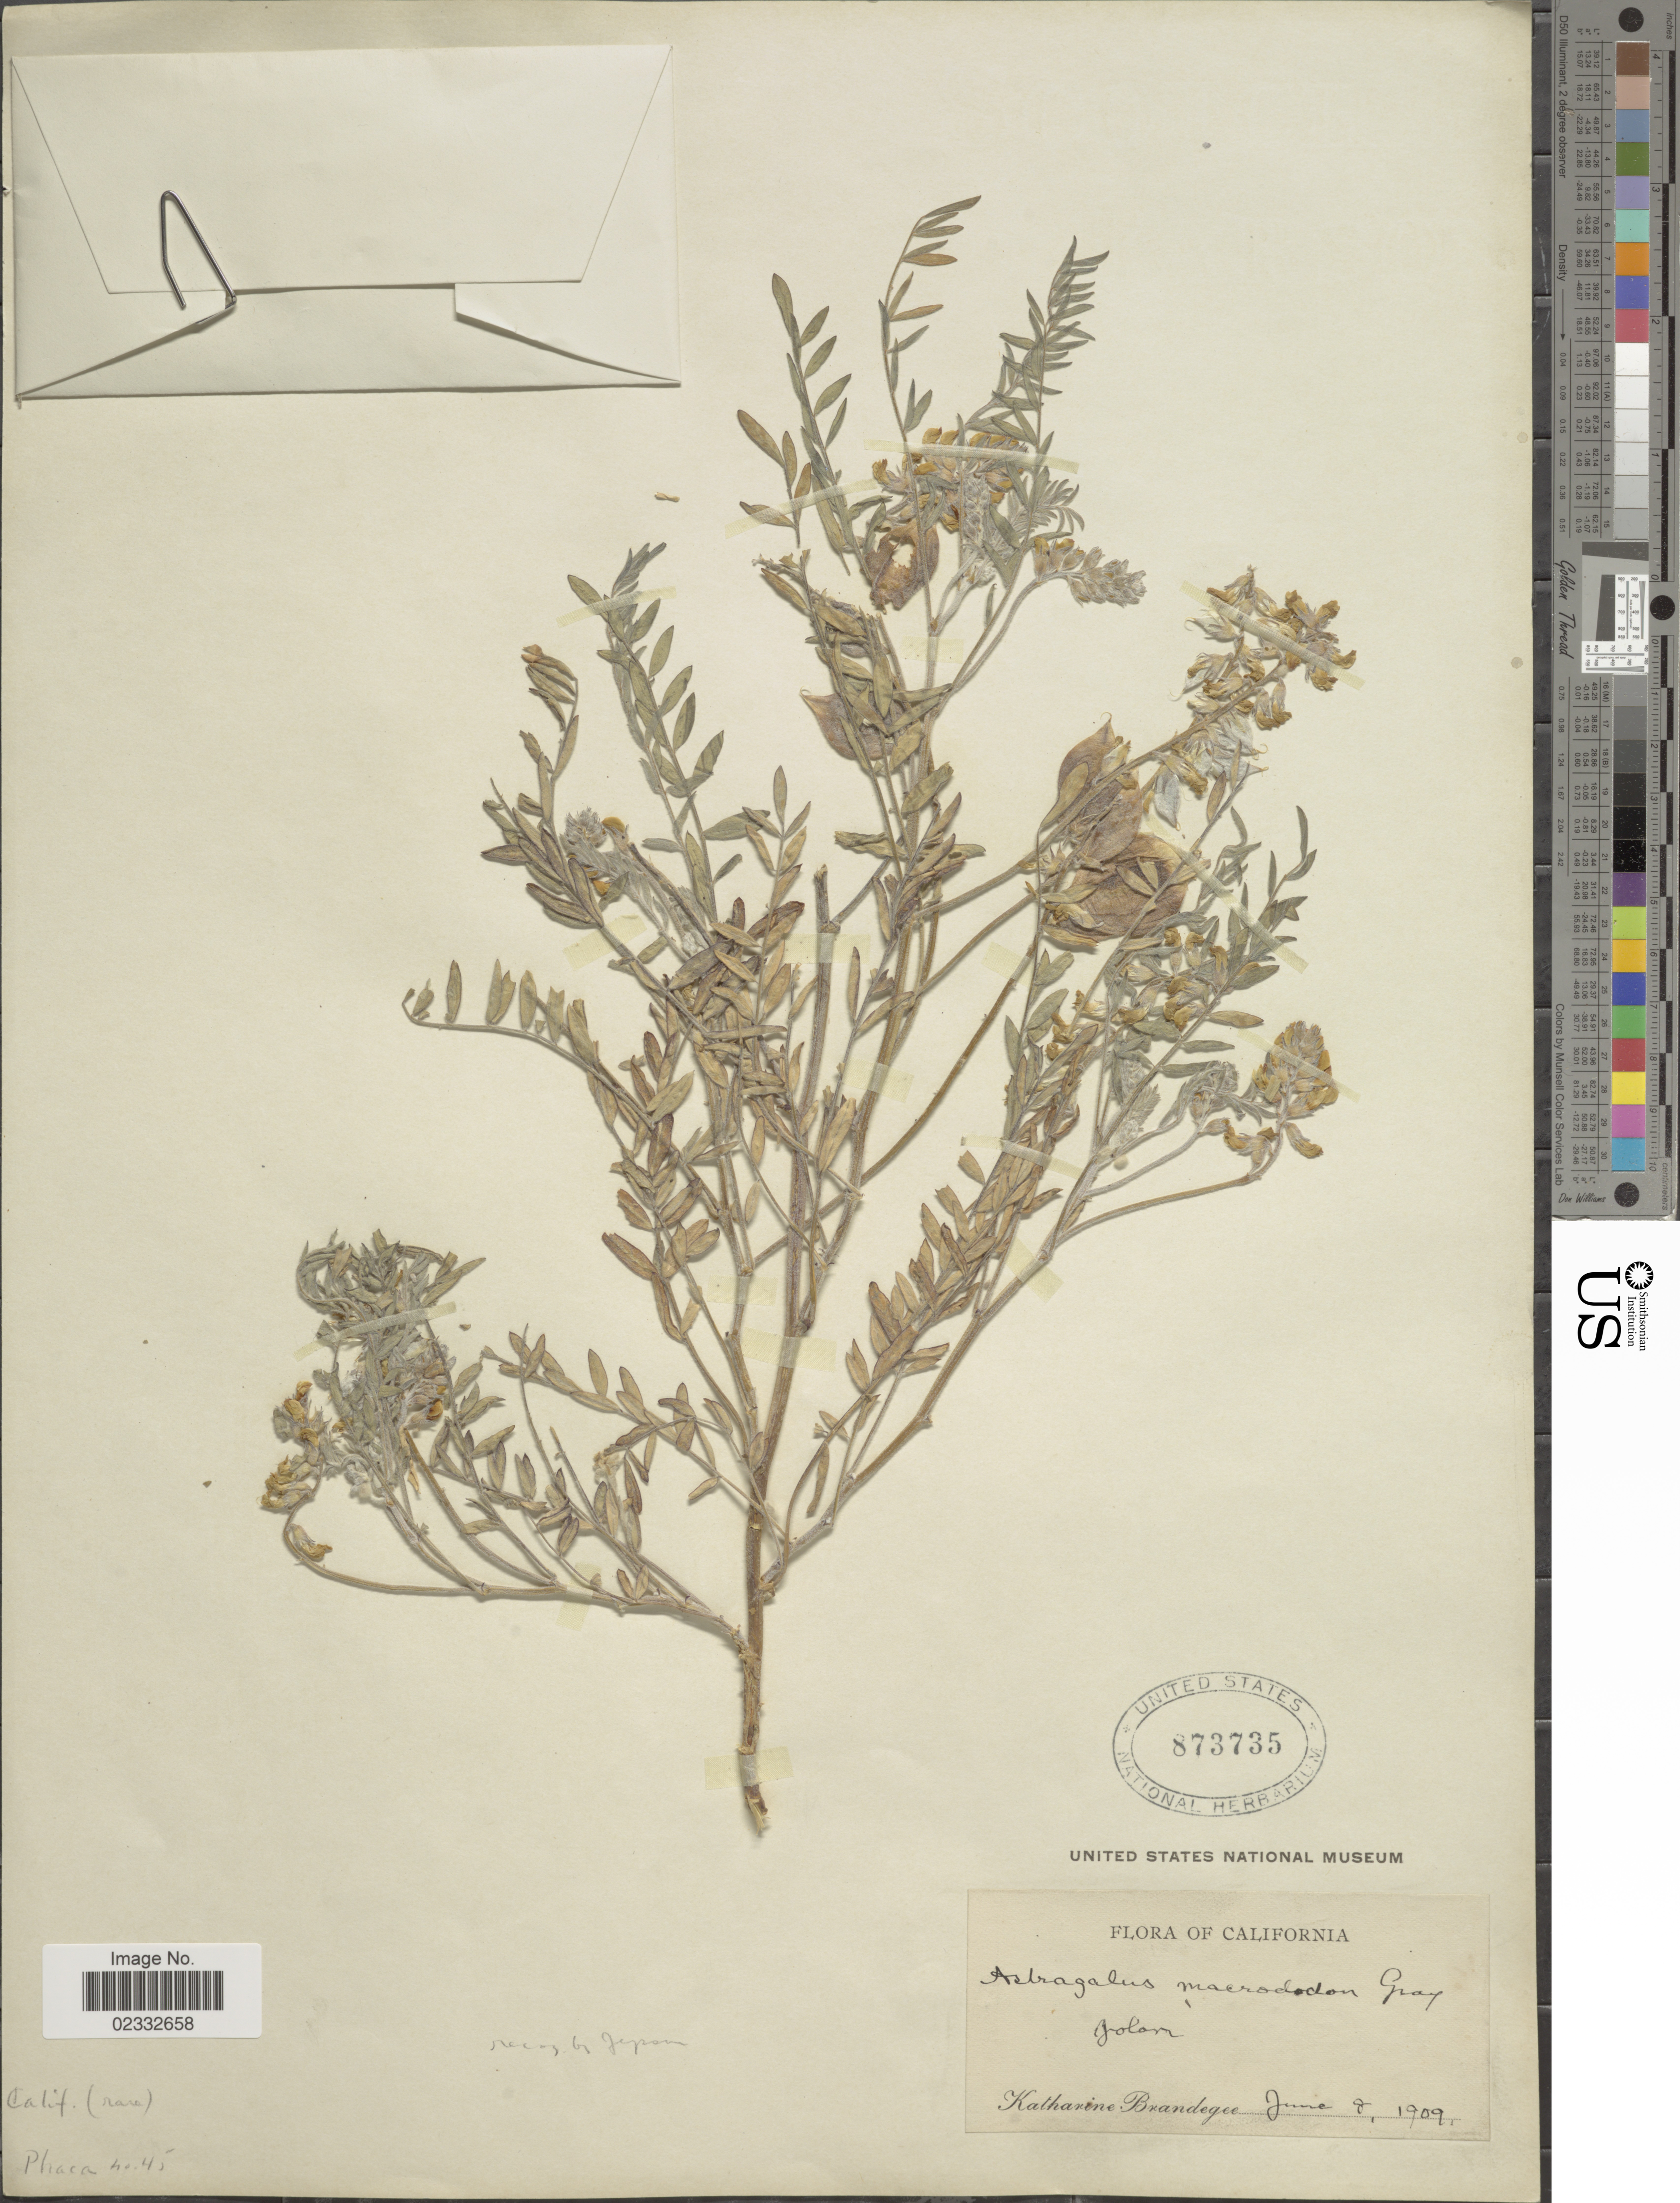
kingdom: Plantae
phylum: Tracheophyta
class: Magnoliopsida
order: Fabales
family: Fabaceae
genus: Astragalus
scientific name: Astragalus macrodon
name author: (Hook. & Arn.) A. Gray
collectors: M. K. Brandegee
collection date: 1909-06-08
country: United States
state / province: California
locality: Jolan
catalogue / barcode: US 873735